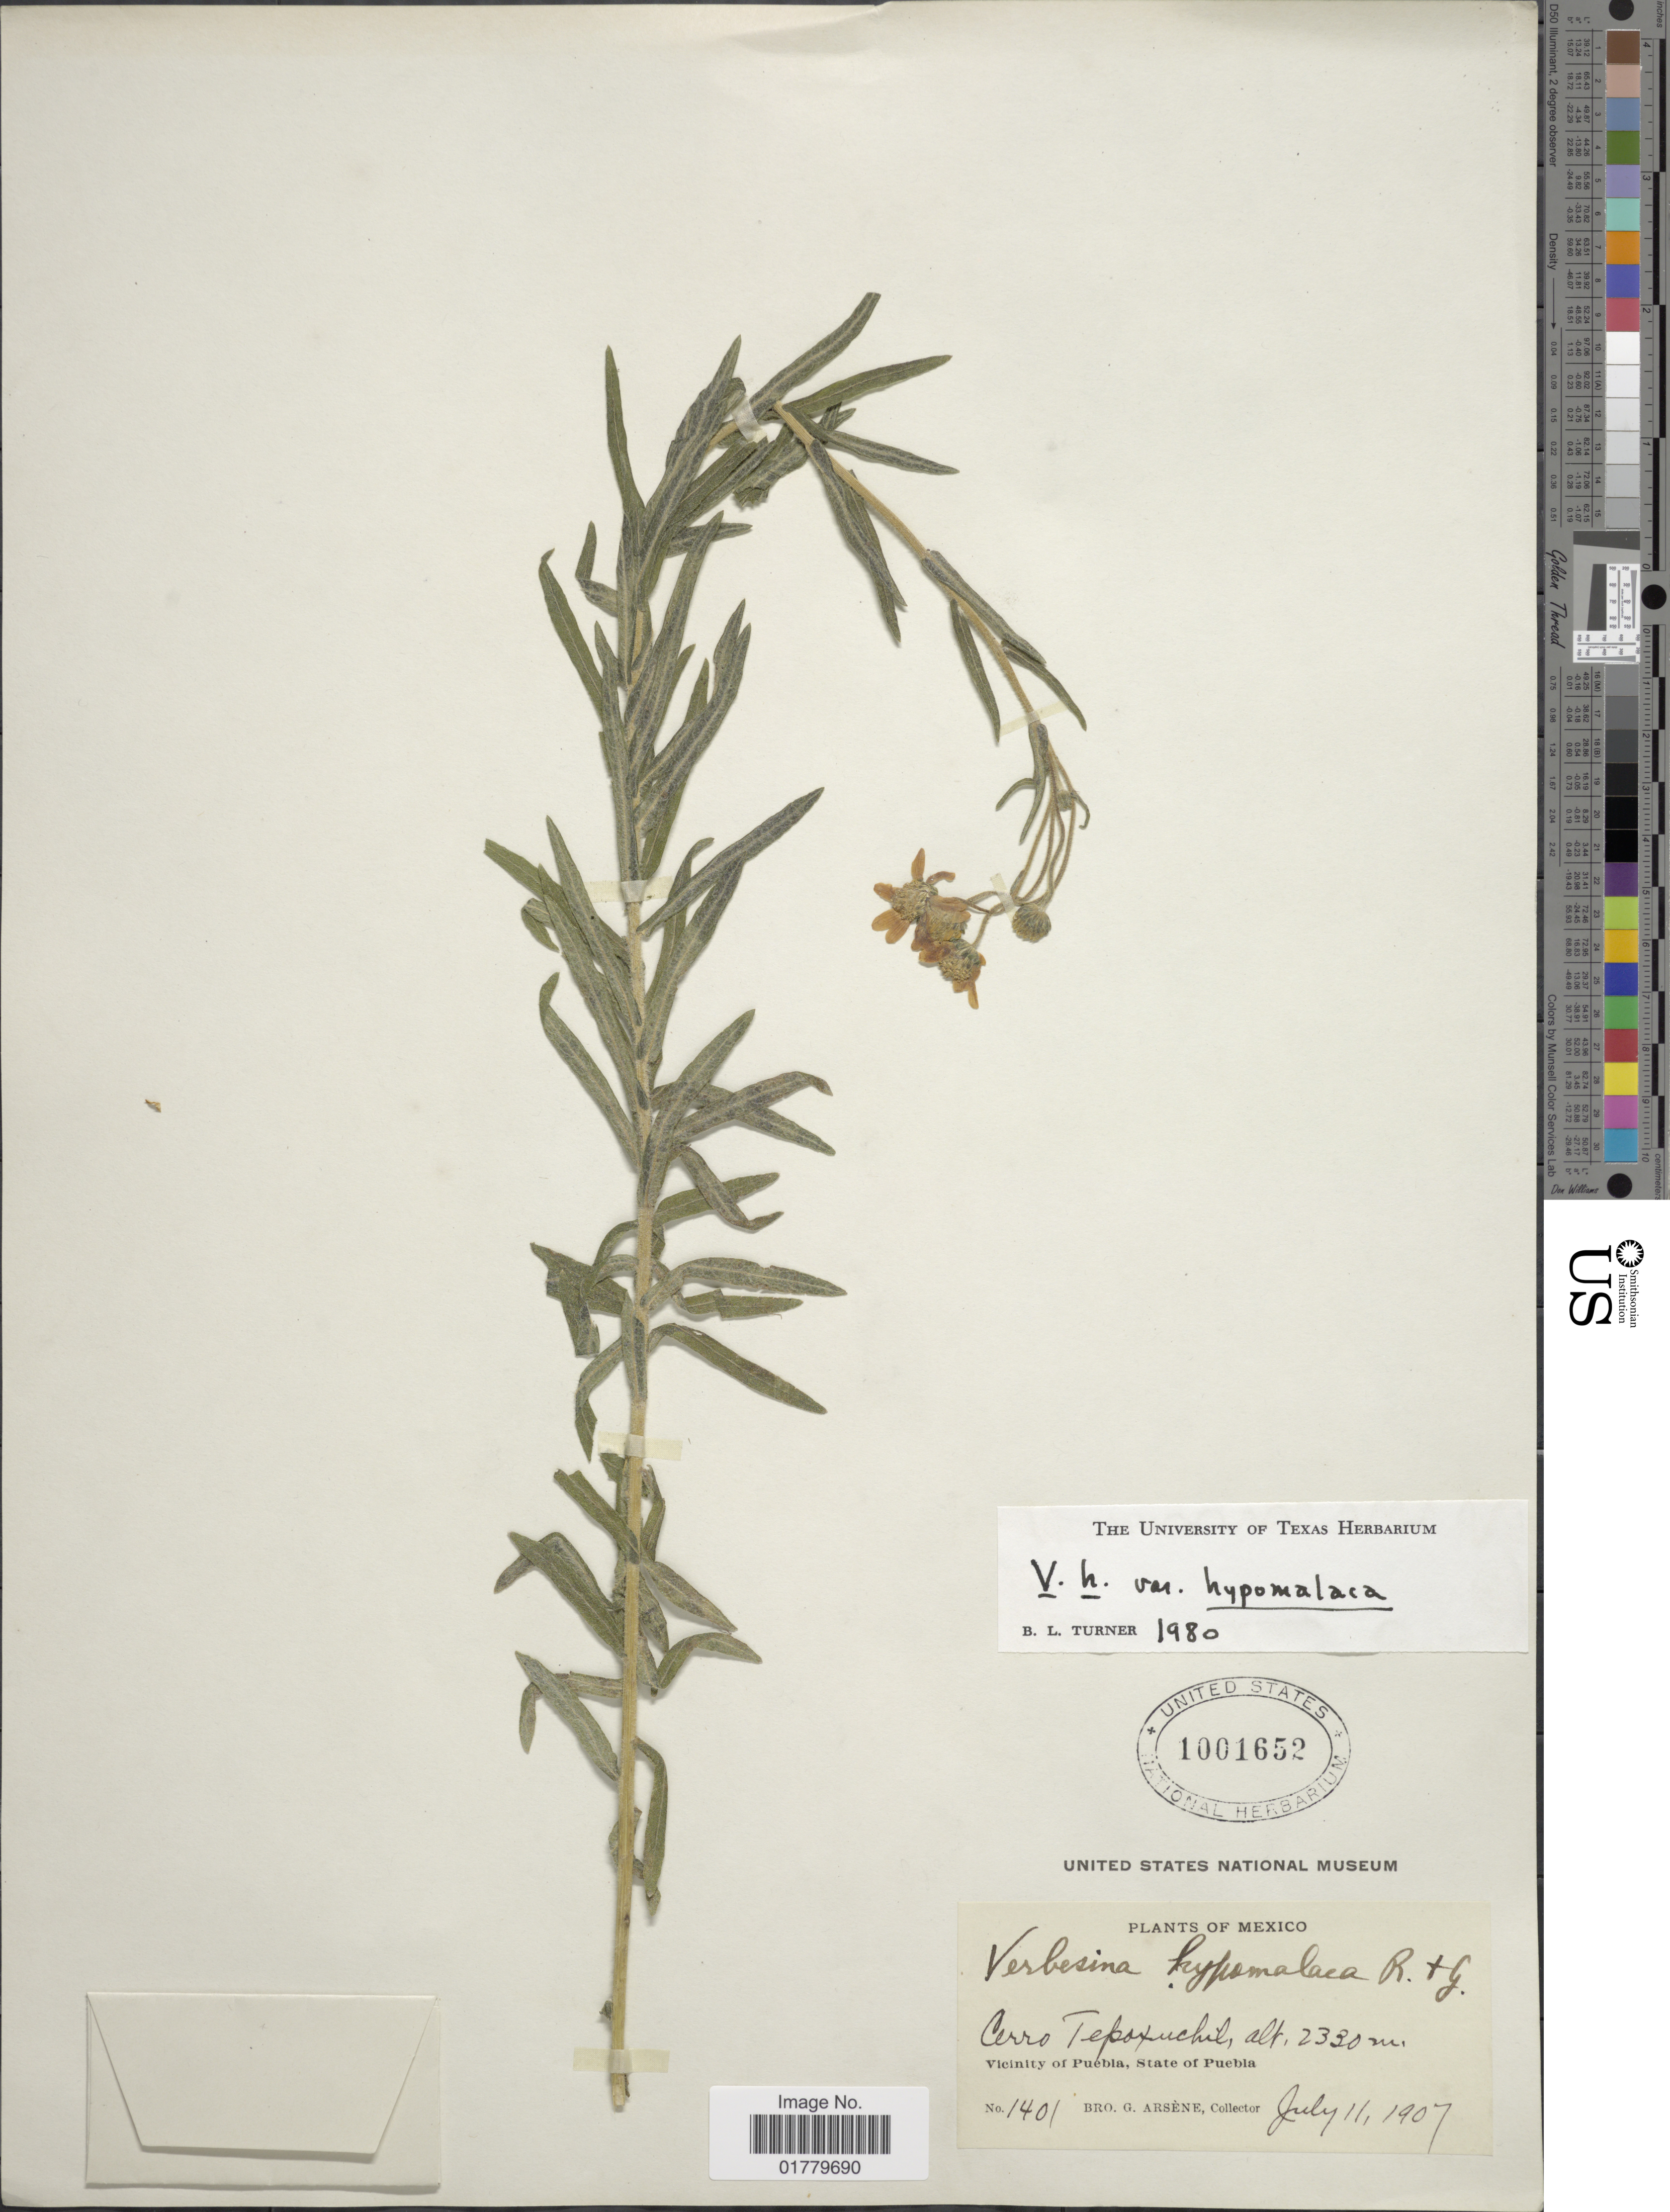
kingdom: Plantae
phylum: Tracheophyta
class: Magnoliopsida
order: Asterales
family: Asteraceae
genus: Verbesina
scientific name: Verbesina hypomalaca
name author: B.L. Rob. & Greenm.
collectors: Bro. G. Arsène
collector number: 1401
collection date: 1907-07-11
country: Mexico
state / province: Puebla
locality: Cerro Tepaxuchil. Vicinity of Puebla, State of Puebla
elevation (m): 2330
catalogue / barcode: US 1001652